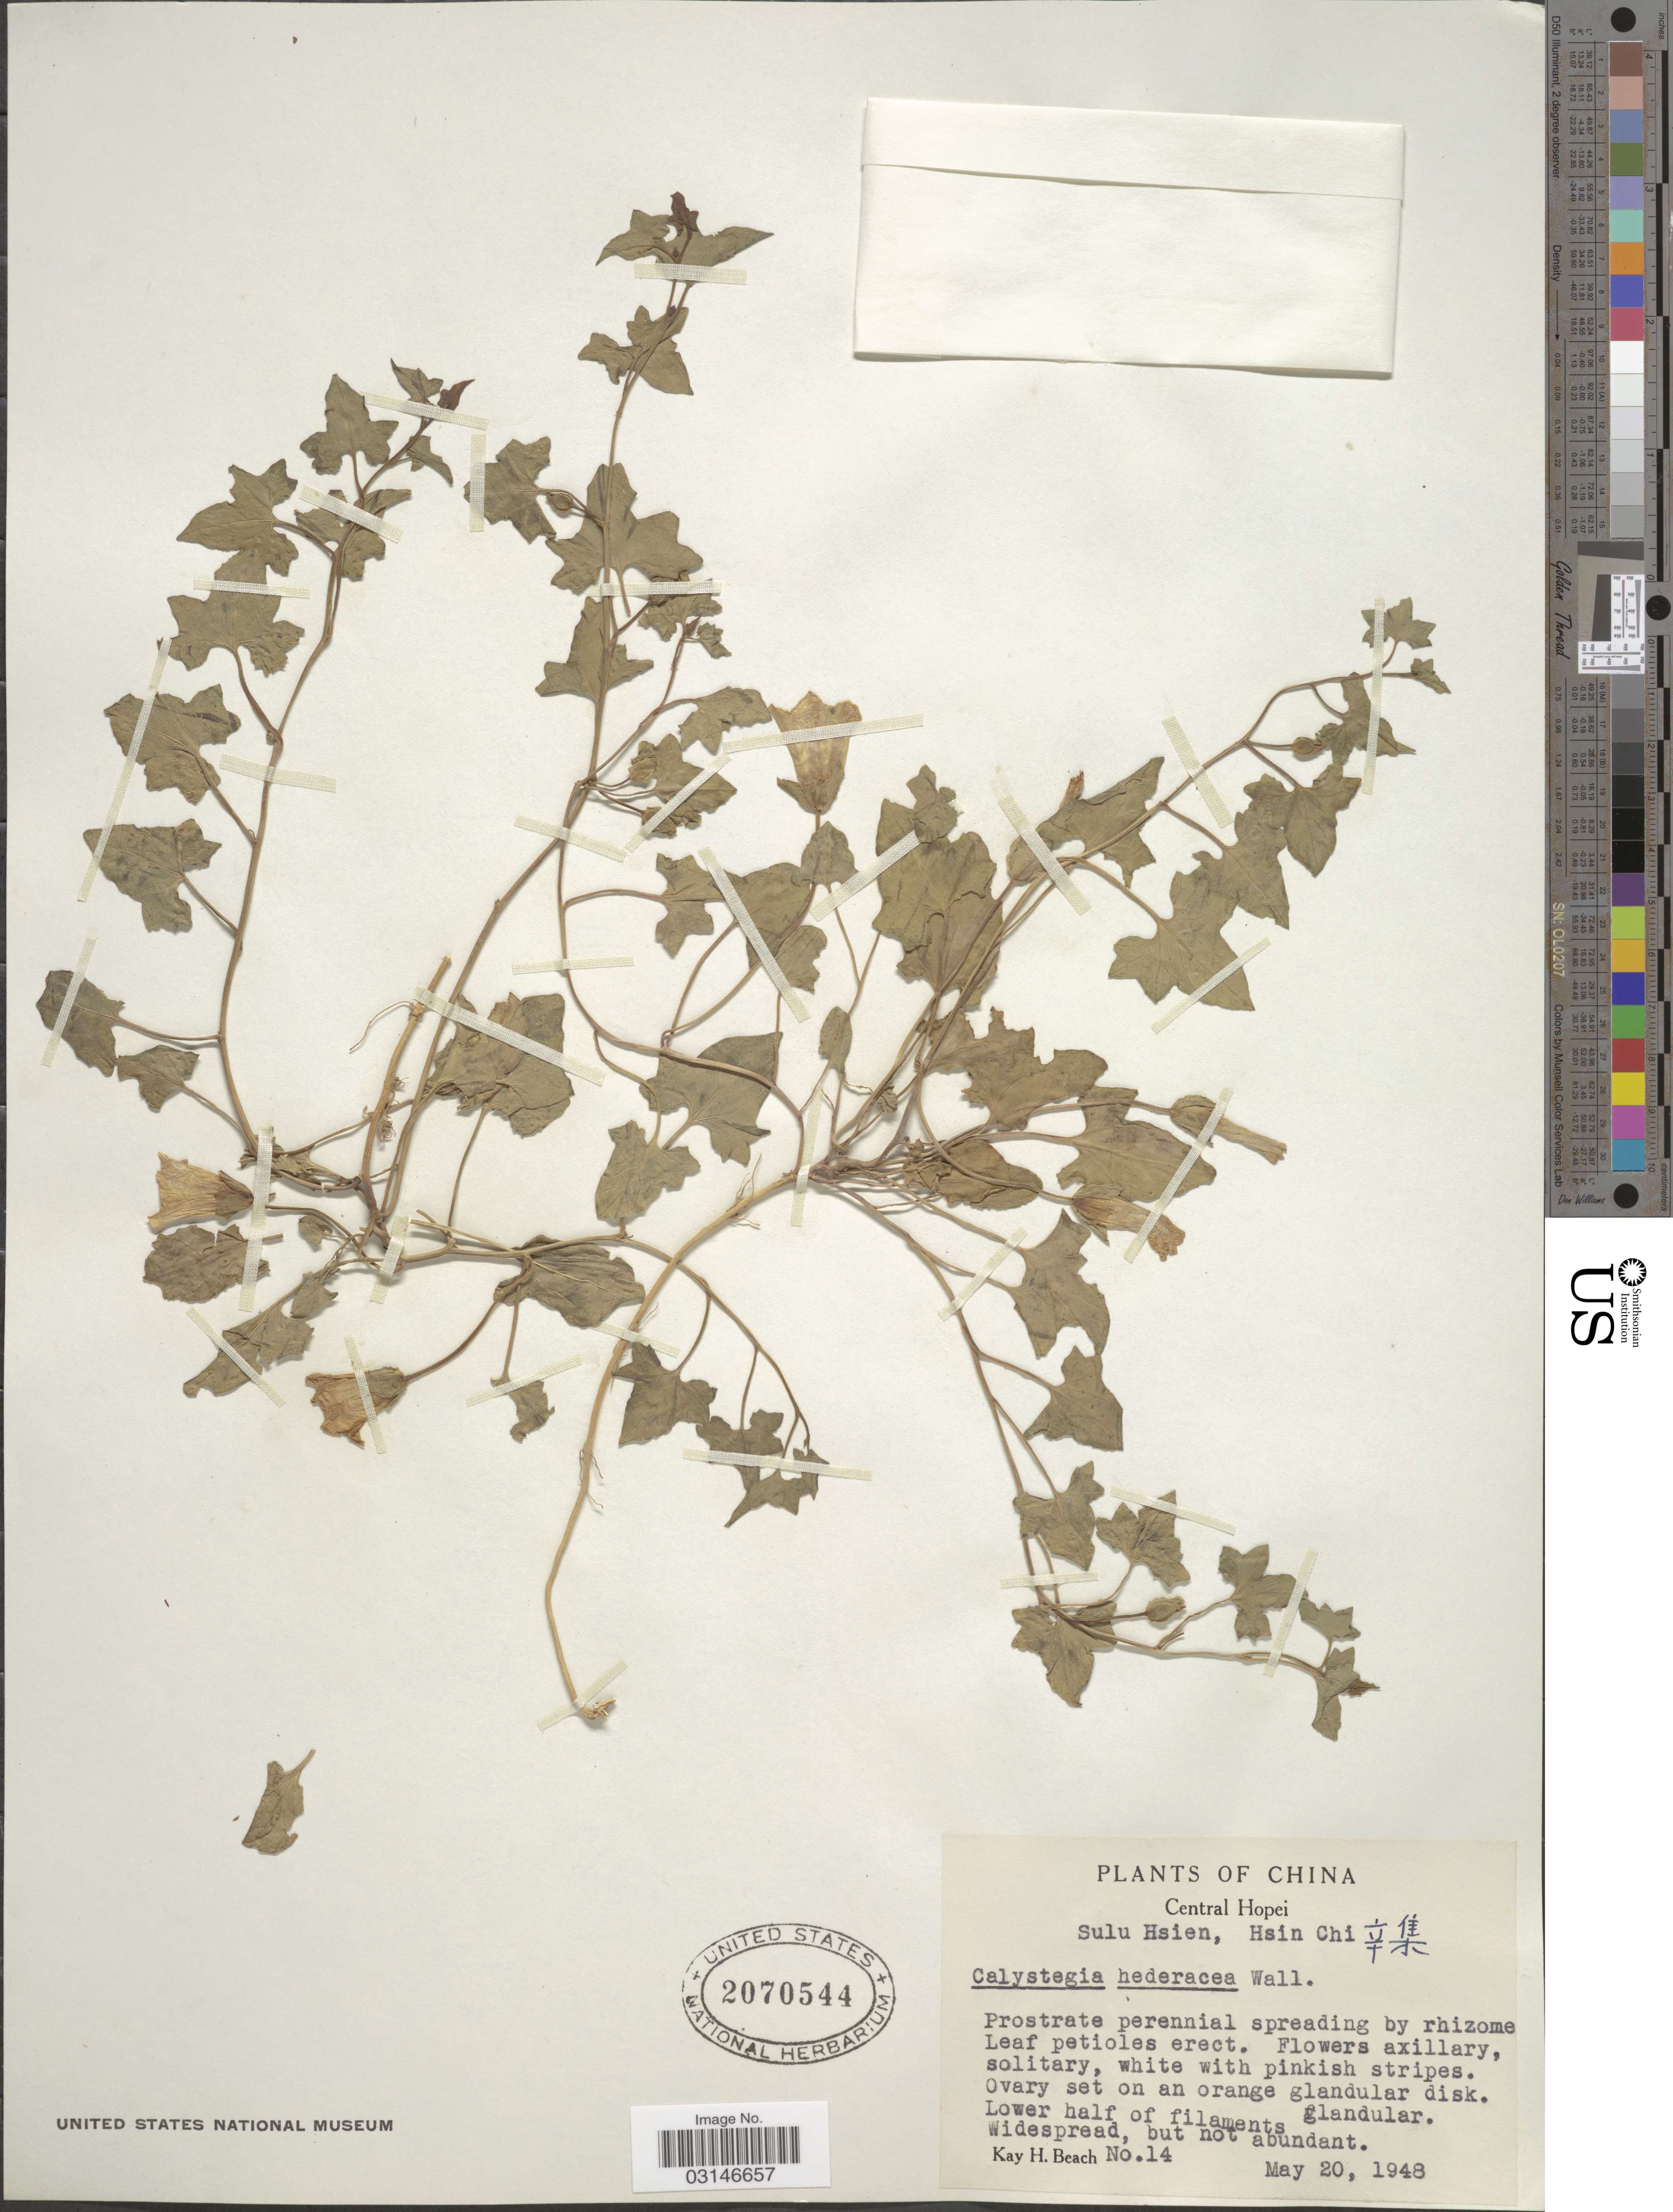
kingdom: Plantae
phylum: Tracheophyta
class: Magnoliopsida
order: Solanales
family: Convolvulaceae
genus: Calystegia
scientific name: Calystegia hederacea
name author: Thunb.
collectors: K. H. Beach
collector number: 14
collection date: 1948-05-20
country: China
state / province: Hebei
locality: Central Hopei. Sulu Hsien, Hsin Chi.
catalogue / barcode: US 2070544